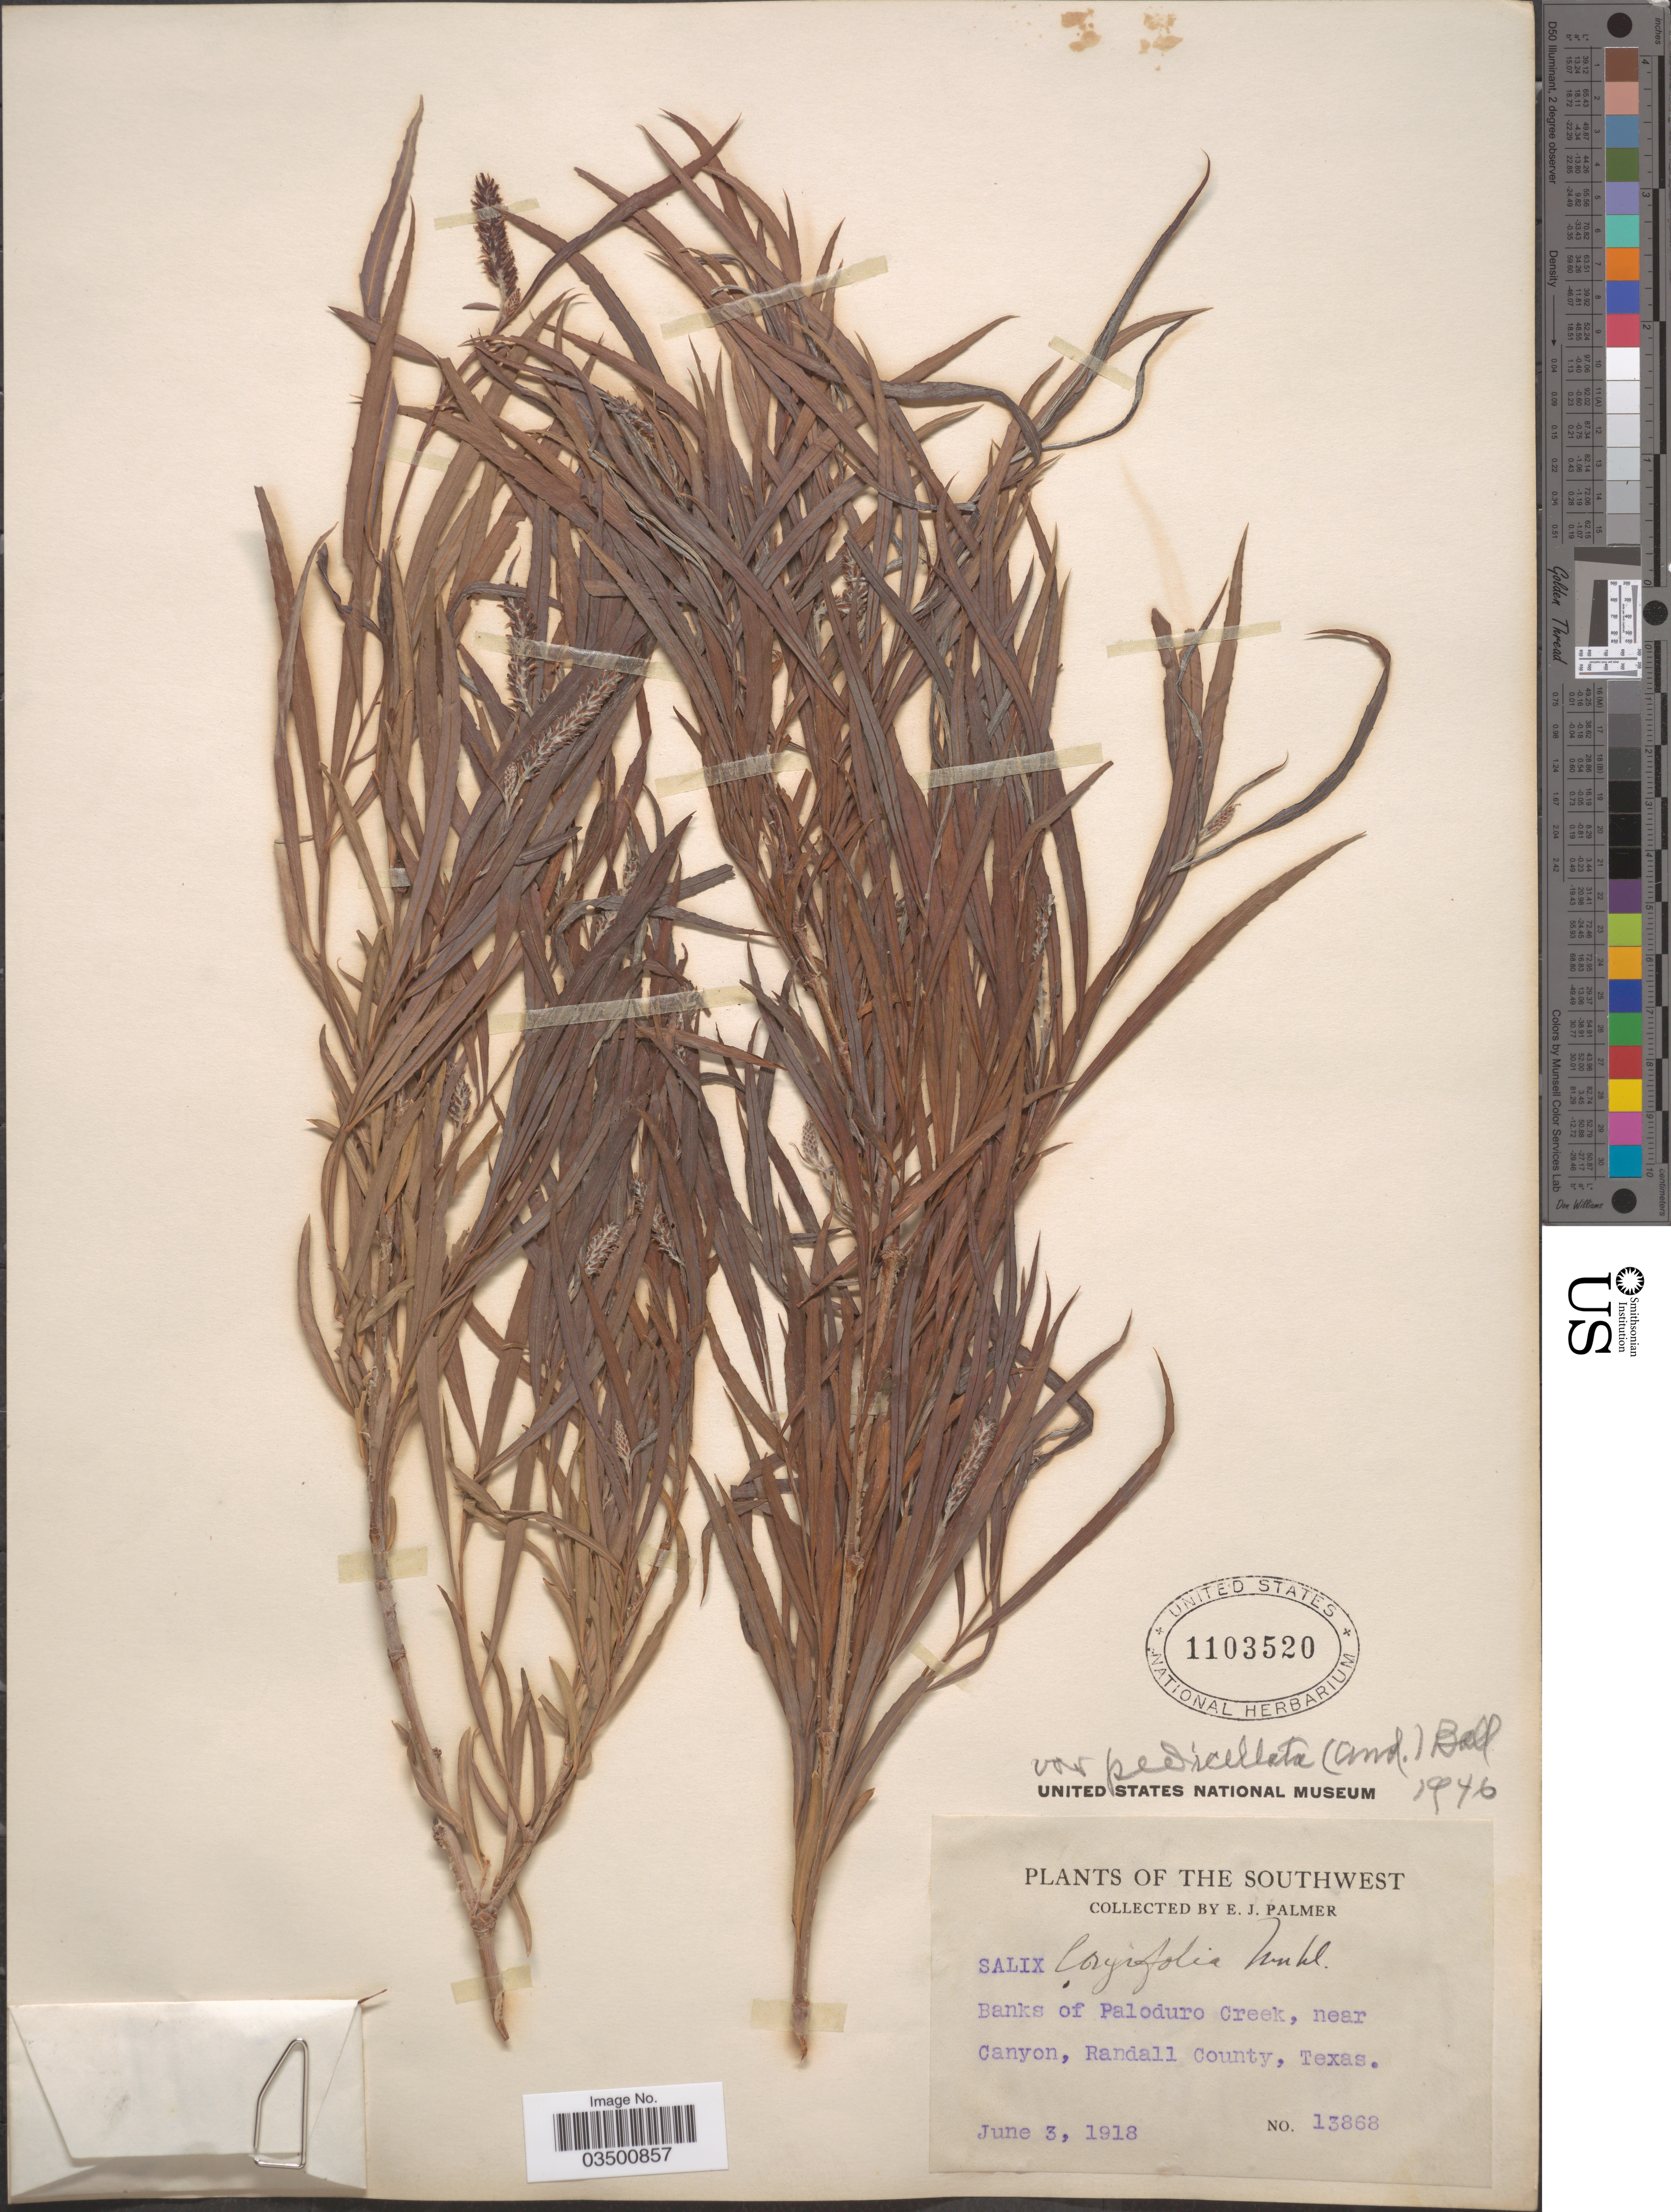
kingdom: Plantae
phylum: Tracheophyta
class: Magnoliopsida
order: Malpighiales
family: Salicaceae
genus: Salix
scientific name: Salix interior var. pedicellata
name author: (Andersson) C.R. Ball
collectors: E. J. Palmer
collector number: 13868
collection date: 1918-06-03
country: United States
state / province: Texas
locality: The Southwest. Banks of Paloduro Creek, near Canyon, Randall County.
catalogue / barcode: US 1103520